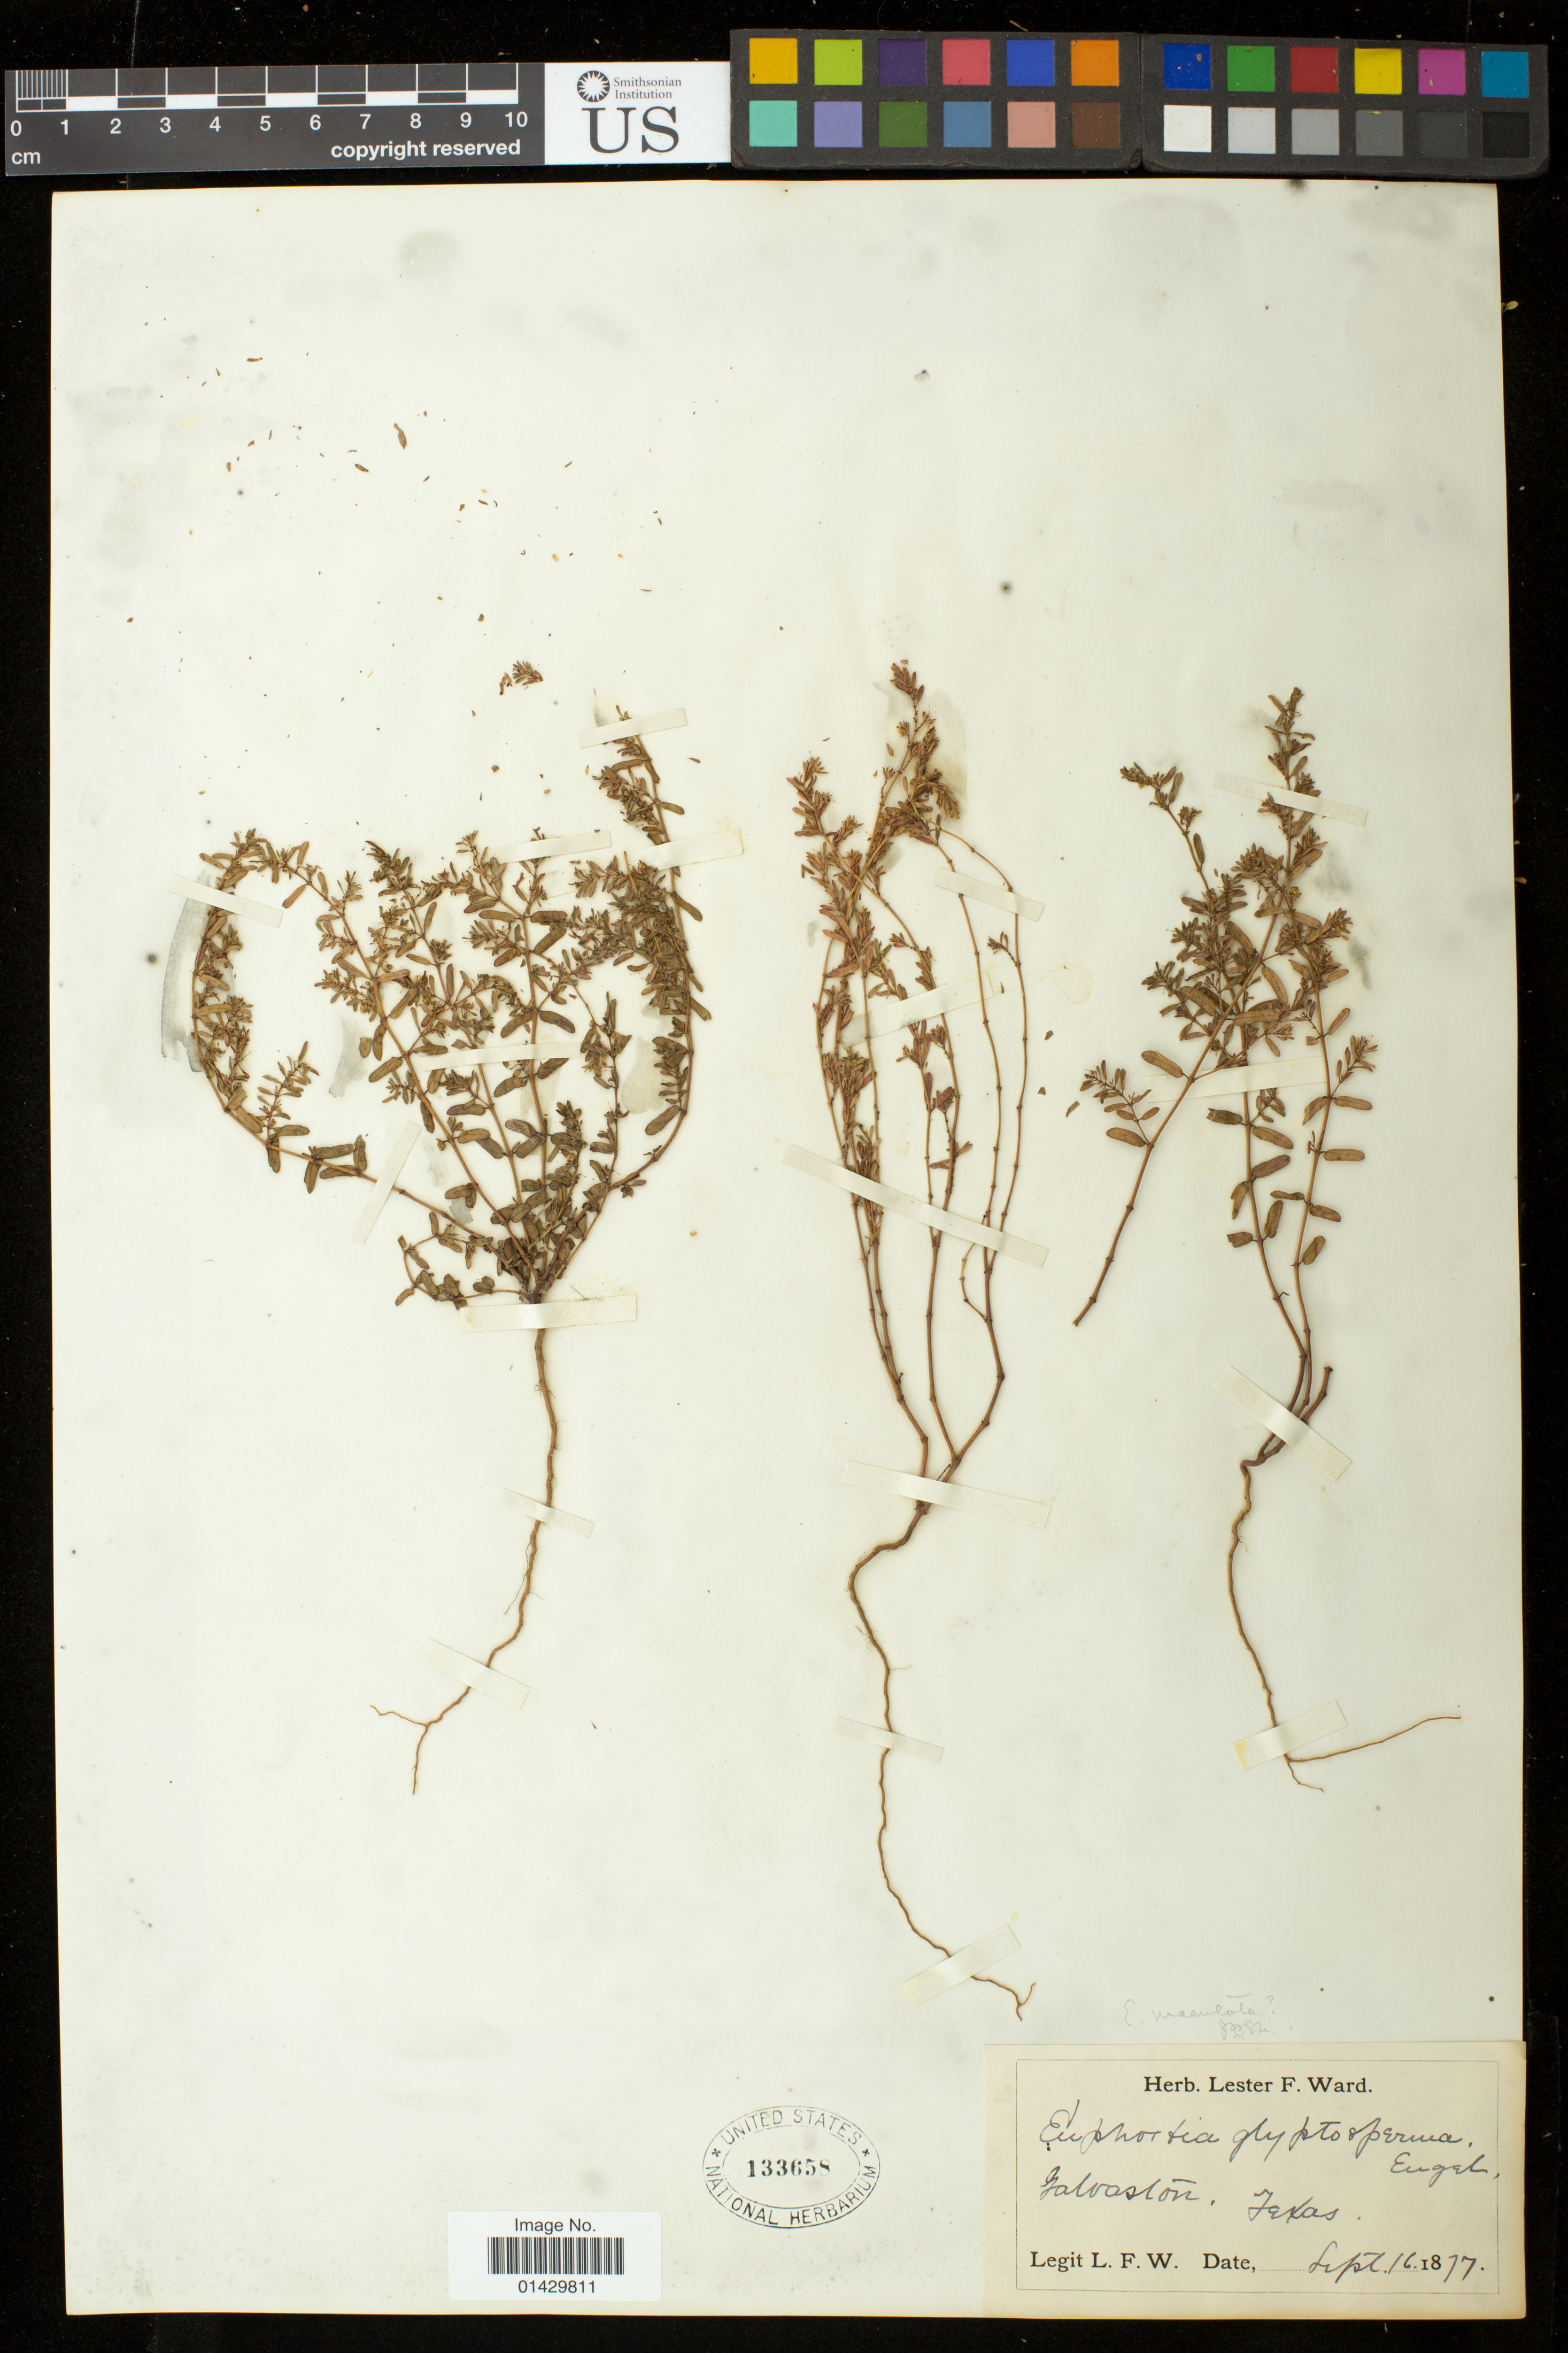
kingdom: Plantae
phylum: Tracheophyta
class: Magnoliopsida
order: Malpighiales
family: Euphorbiaceae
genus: Euphorbia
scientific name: Euphorbia maculata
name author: L.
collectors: L. F. Ward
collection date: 1877-09-16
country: United States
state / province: Texas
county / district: Galveston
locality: Galvaston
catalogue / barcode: US 133658